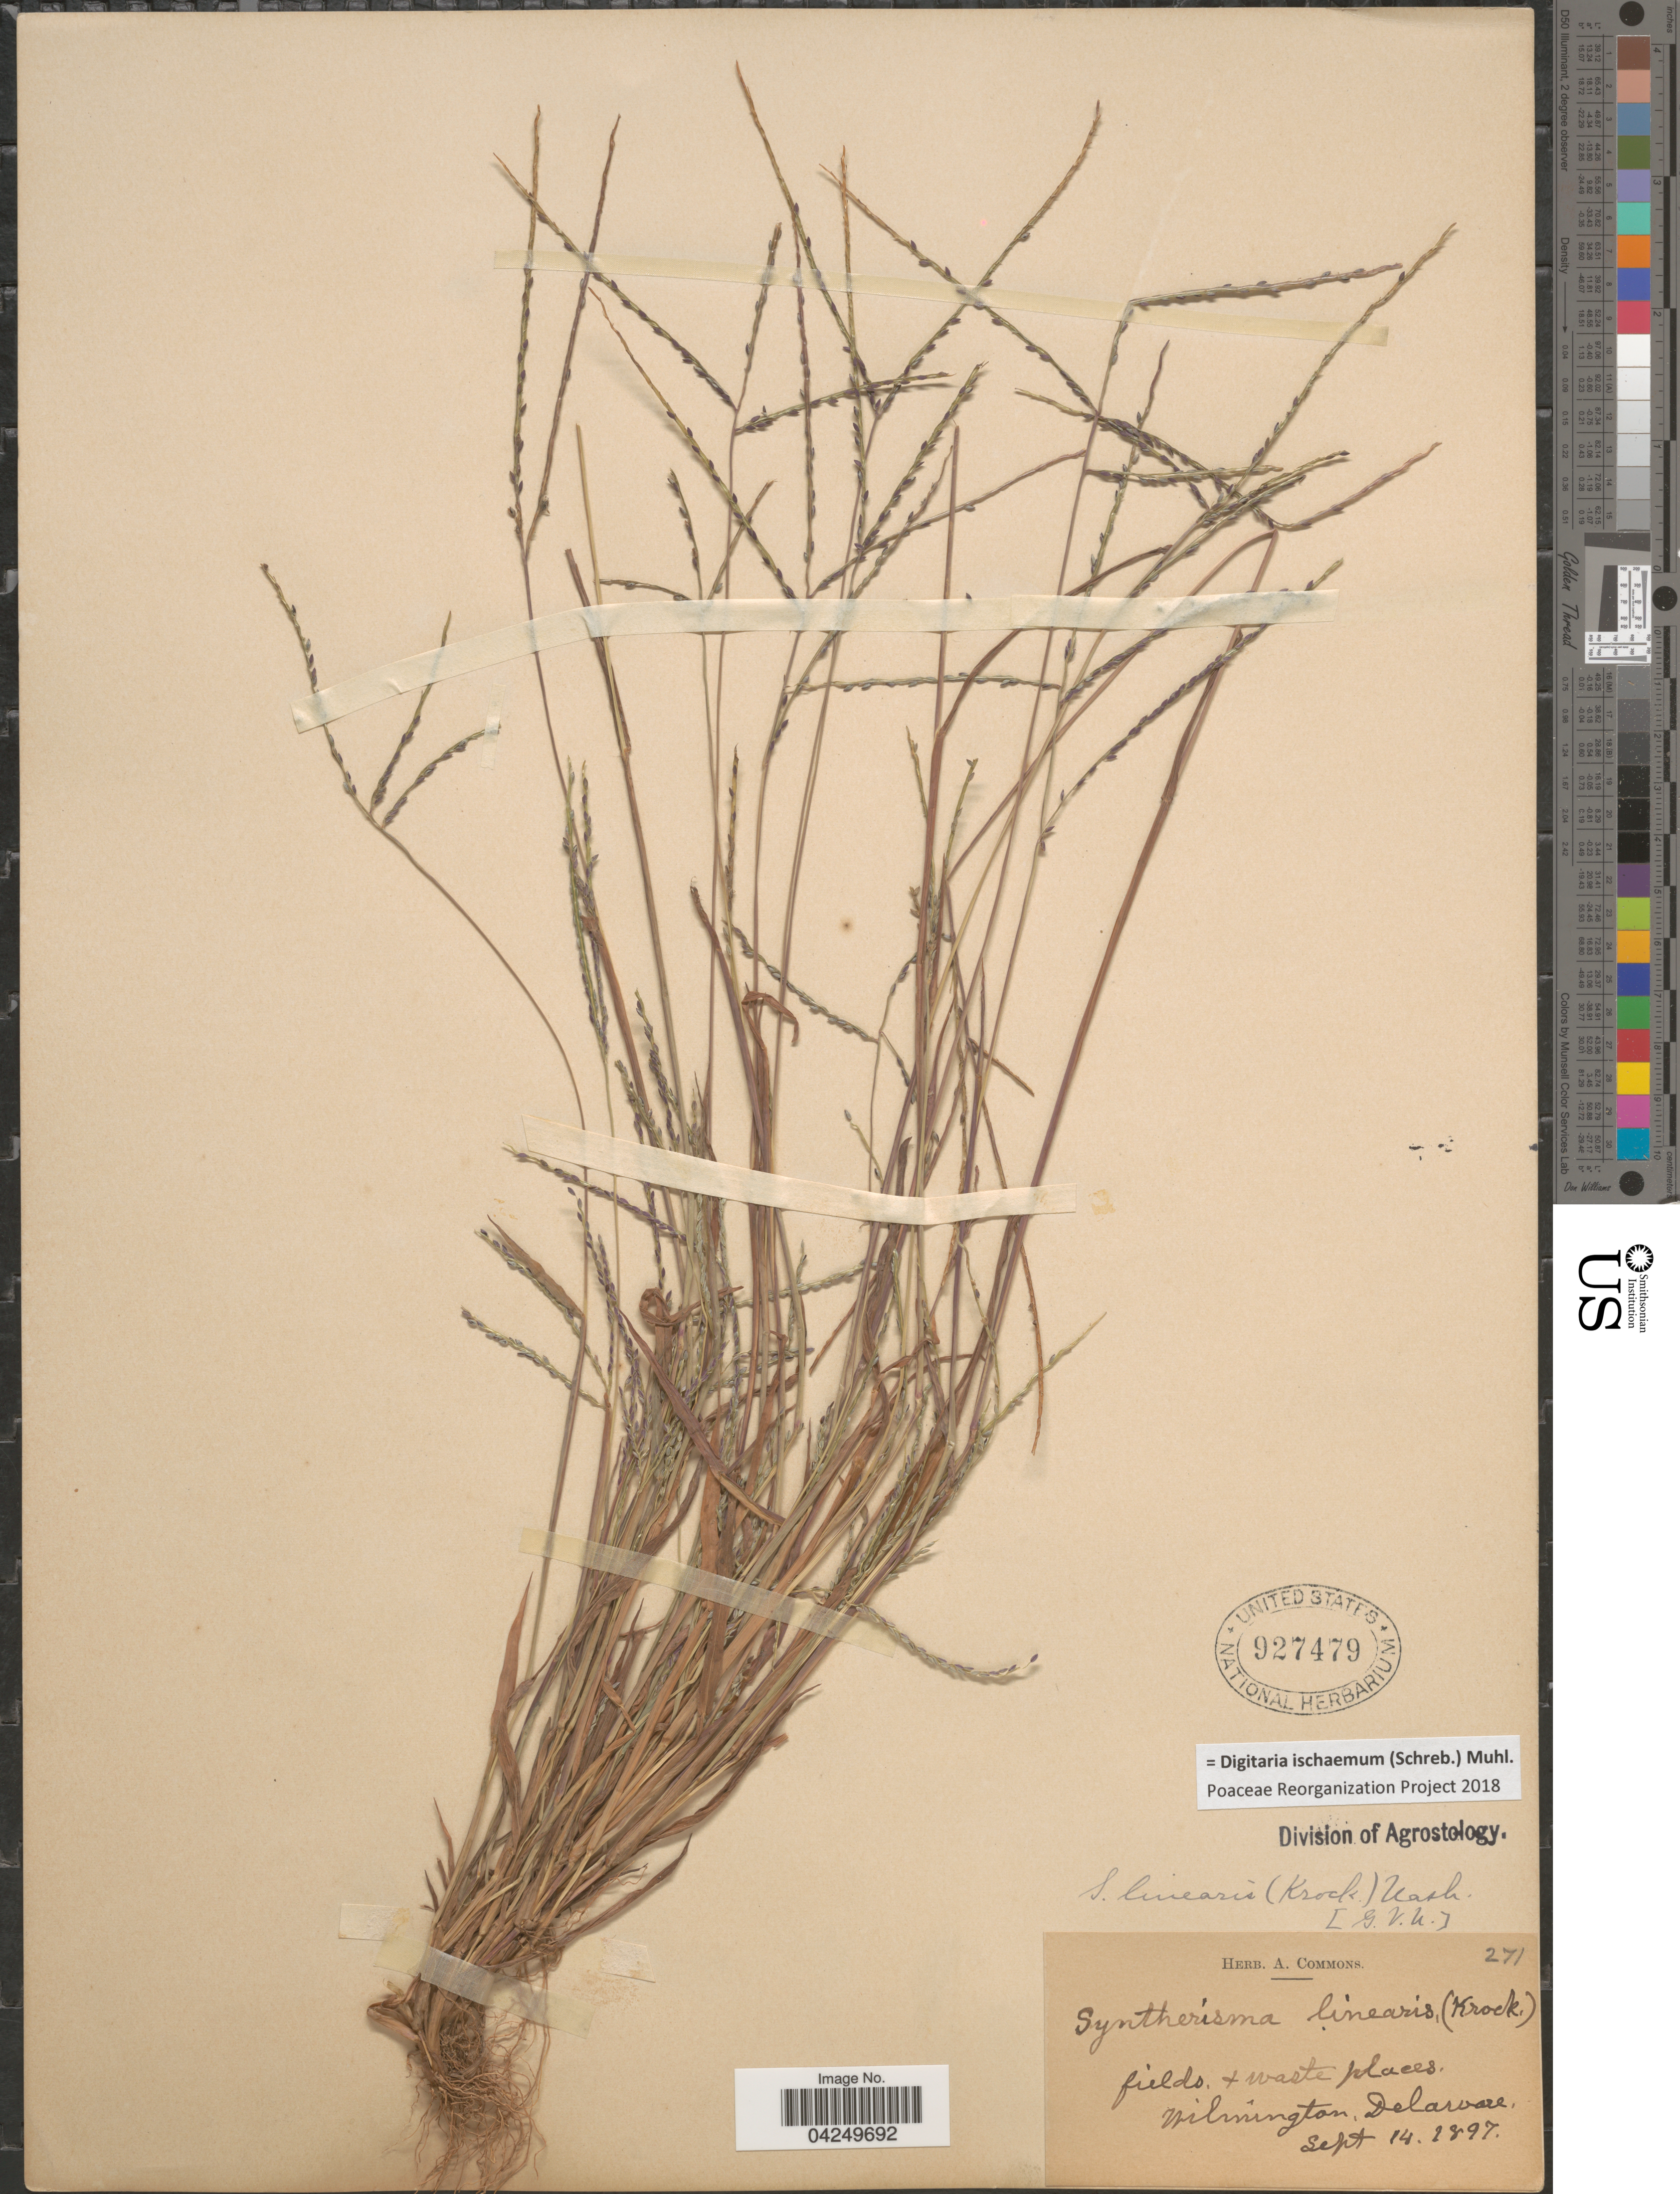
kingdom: Plantae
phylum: Tracheophyta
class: Liliopsida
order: Poales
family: Poaceae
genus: Digitaria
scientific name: Digitaria ischaemum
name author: (Schreber) Schreber ex Muhl.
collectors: ex herb. A. Commons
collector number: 271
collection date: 1897-09-14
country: United States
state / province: Delaware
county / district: New Castle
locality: Wilmington.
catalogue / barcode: US 927479